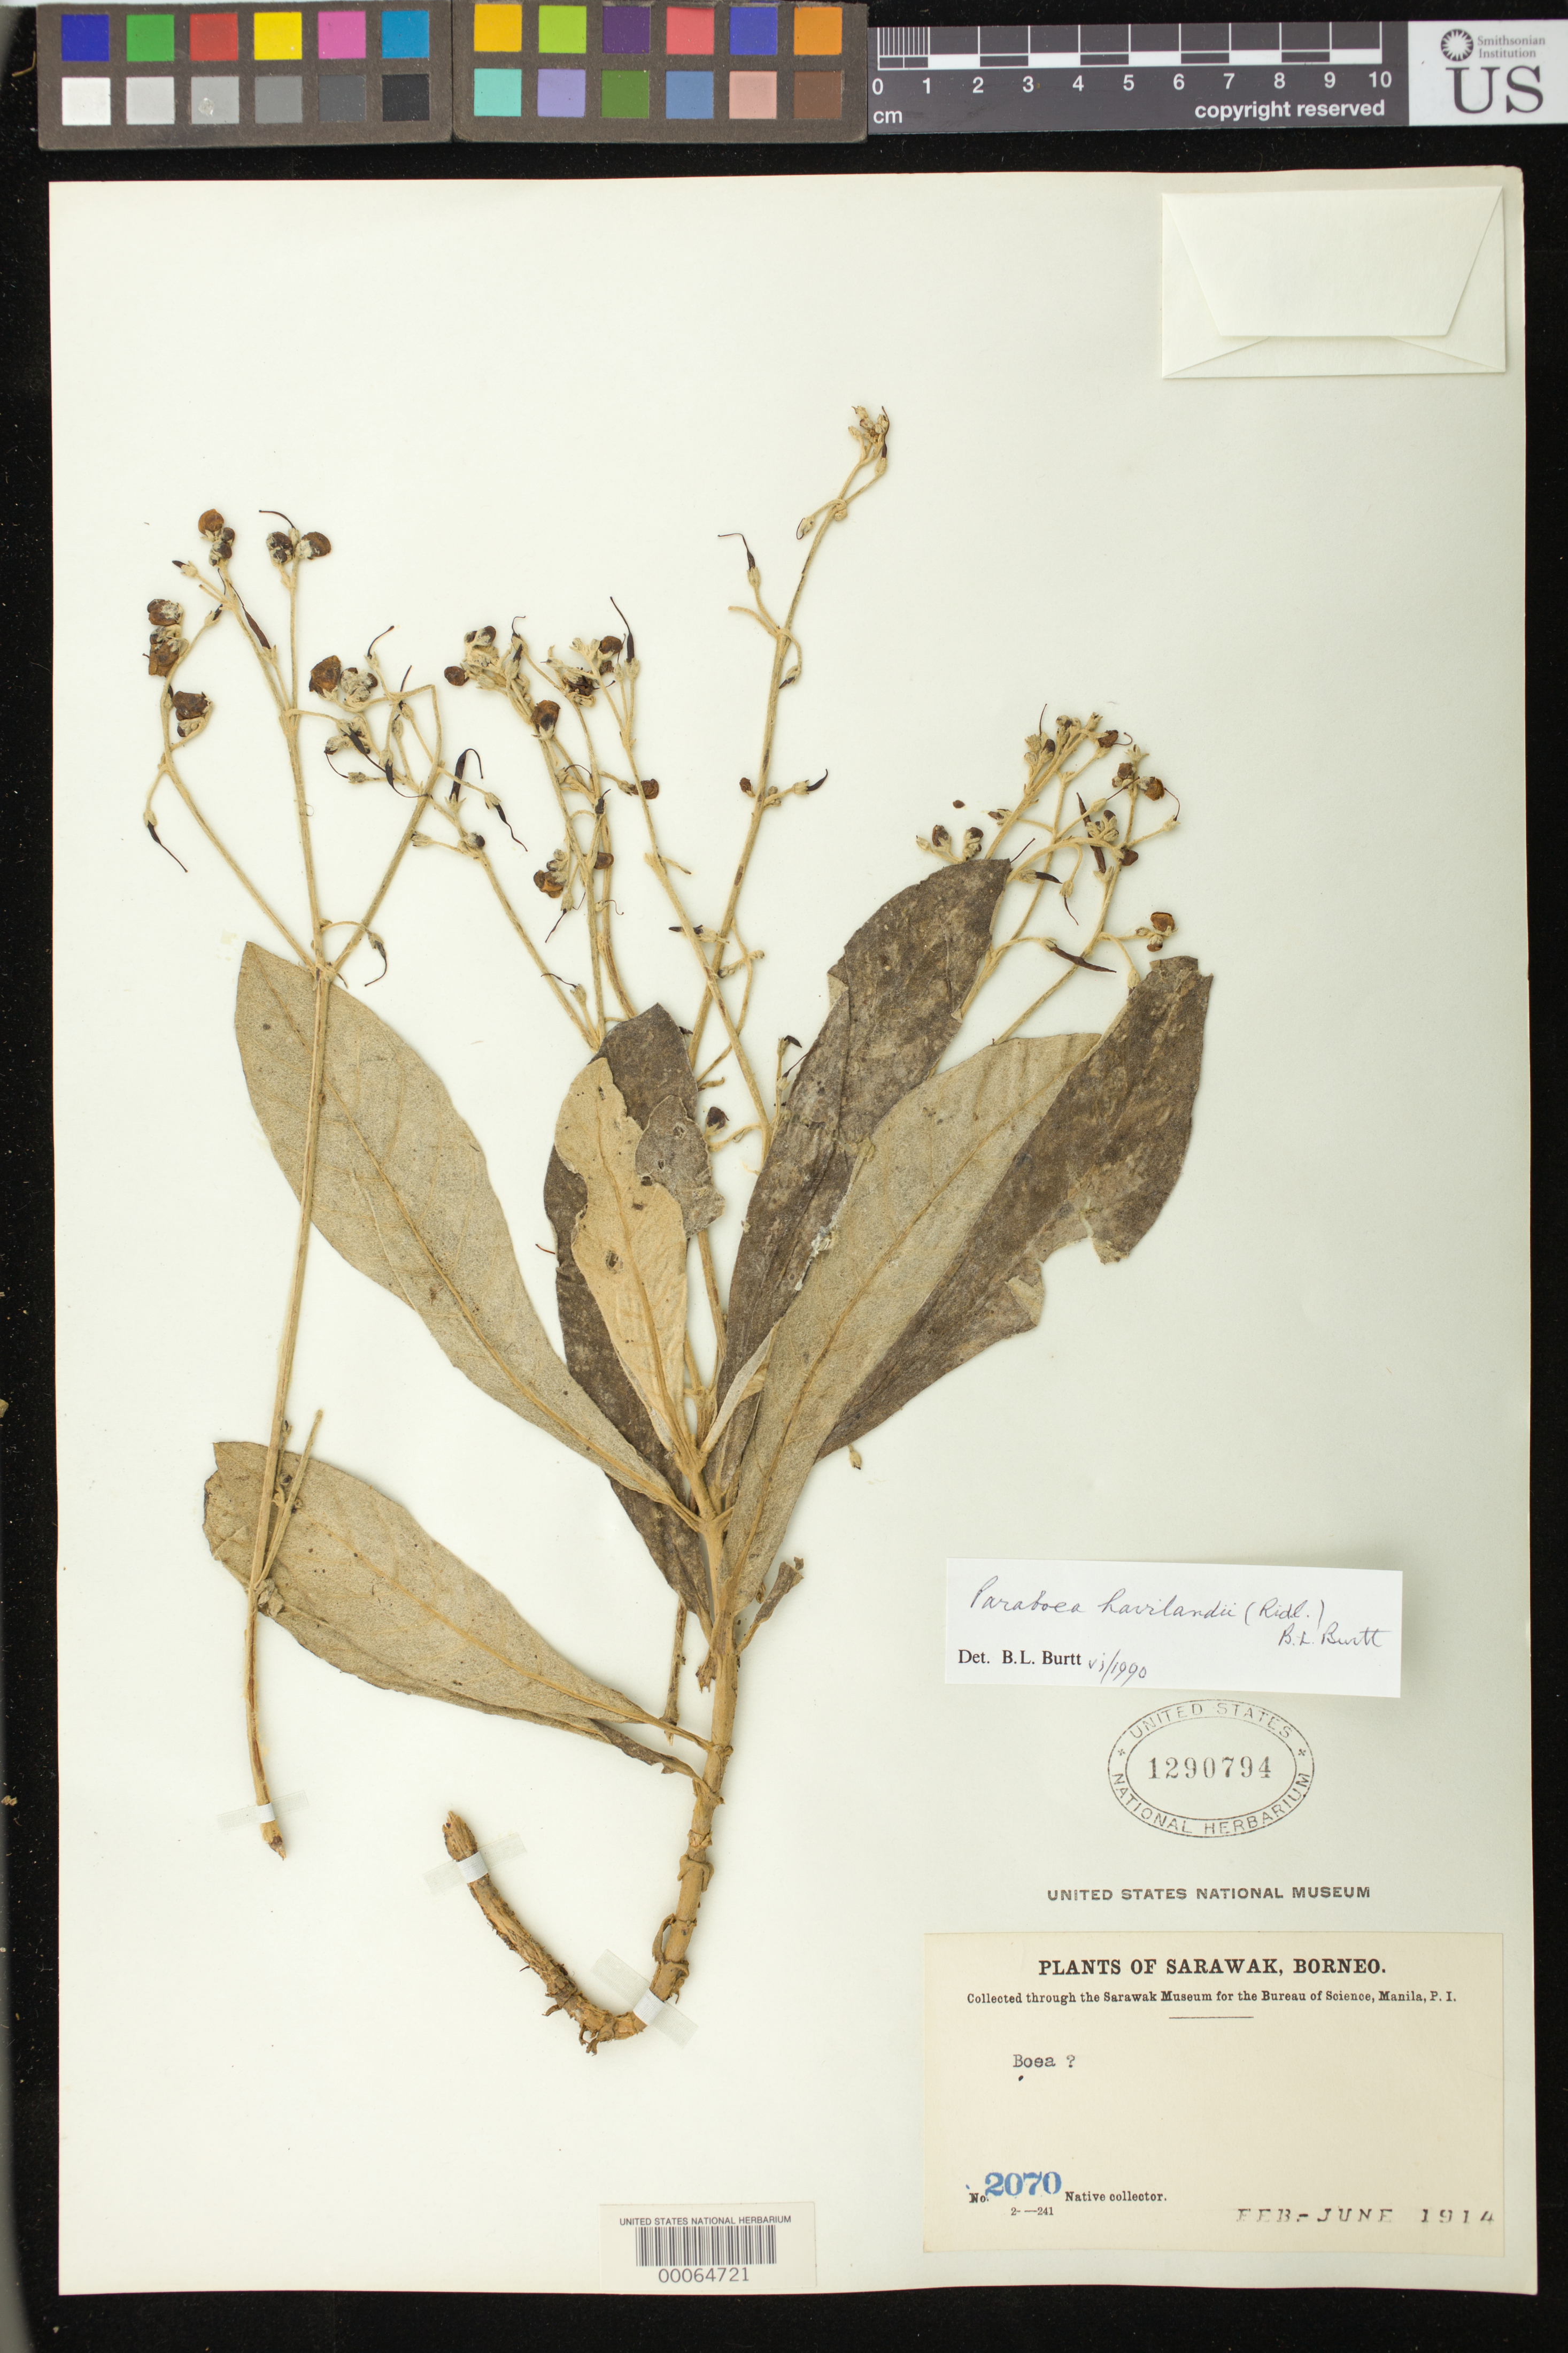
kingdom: Plantae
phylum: Tracheophyta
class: Magnoliopsida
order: Lamiales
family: Gesneriaceae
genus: Paraboea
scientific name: Paraboea havilandii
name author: (Ridl.) B.L. Burtt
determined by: Burtt, B. L.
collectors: Native collector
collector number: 2070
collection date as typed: Feb-Jun 1914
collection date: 1914-02/1914-06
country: Malaysia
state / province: Sarawak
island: Borneo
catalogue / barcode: US 1290794